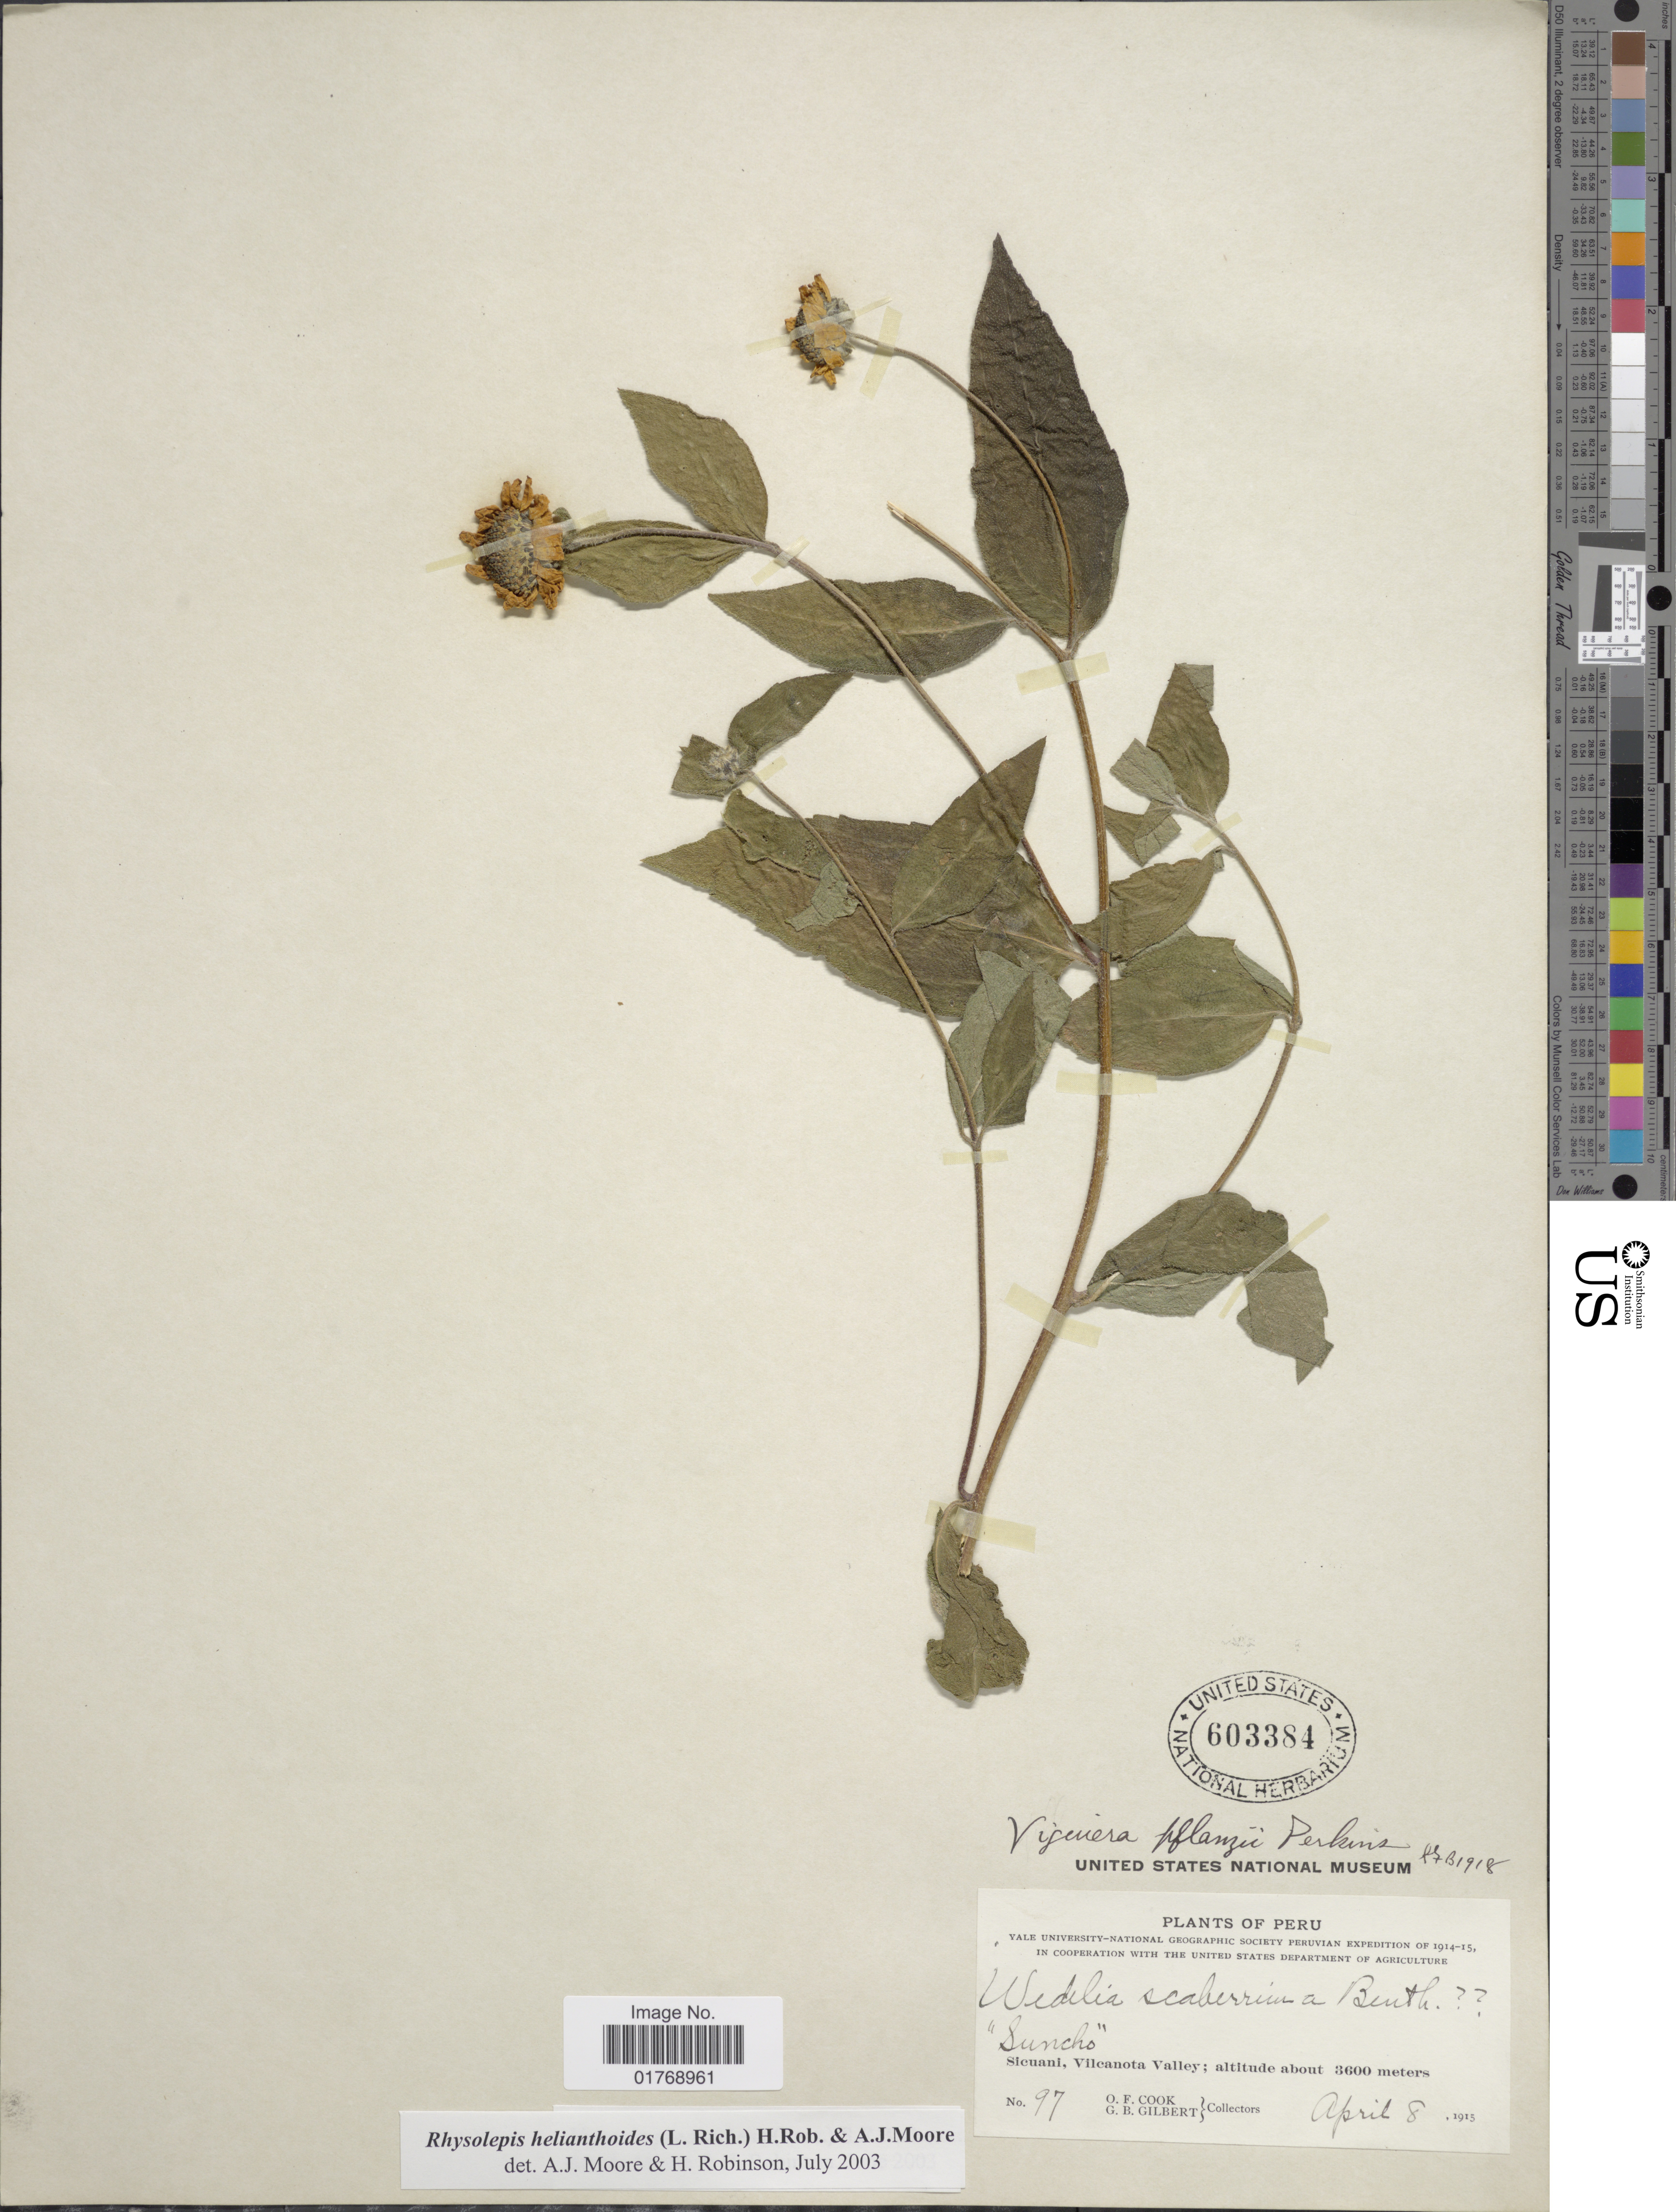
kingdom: Plantae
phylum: Tracheophyta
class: Magnoliopsida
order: Asterales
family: Asteraceae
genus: Viguiera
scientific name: Viguiera procumbens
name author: (Pers.) S.F. Blake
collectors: O. F. Cook & G. B. Gilbert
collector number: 97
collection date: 1915-04-08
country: Peru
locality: Suncho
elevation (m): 3600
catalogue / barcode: US 603384